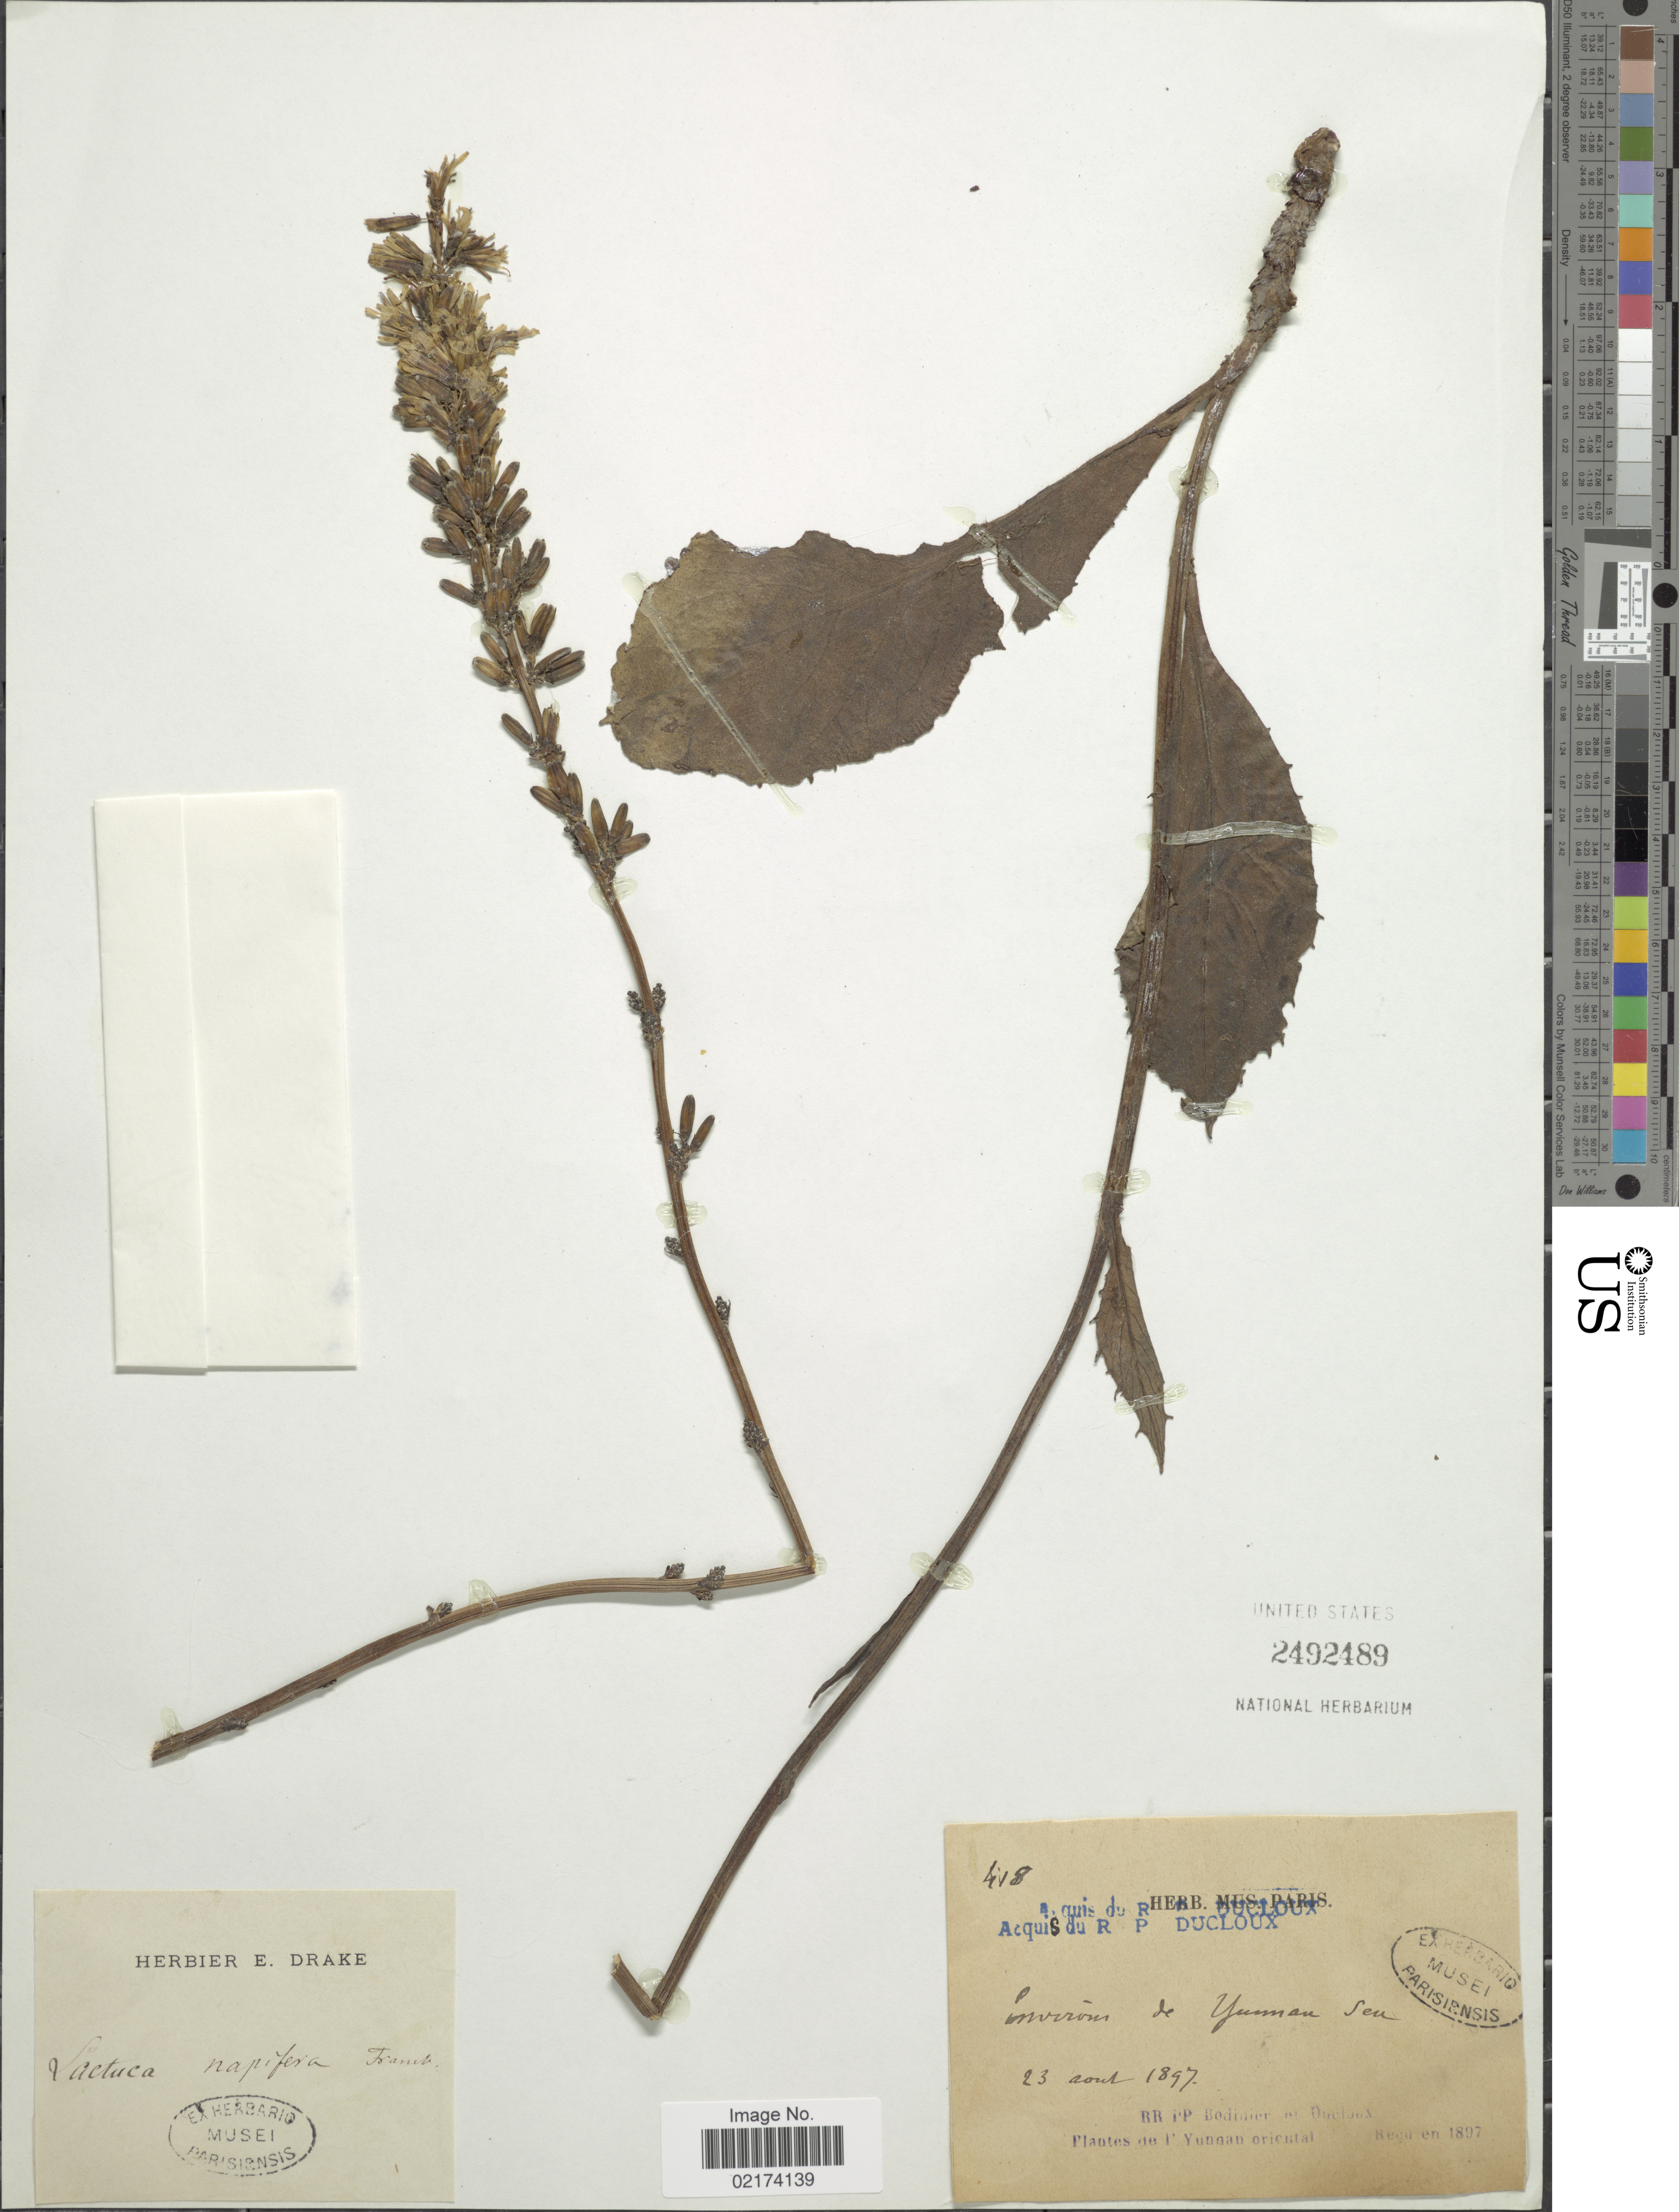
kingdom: Plantae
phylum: Tracheophyta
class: Magnoliopsida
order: Asterales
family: Asteraceae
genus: Lactuca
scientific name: Lactuca napifera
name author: Franch.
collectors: R. Bodinier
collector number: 418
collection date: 1897-08-23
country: China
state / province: Yunnan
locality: Environs de Yunnan Sen [interpreted], Yunnan Oriental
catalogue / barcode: US 2492489